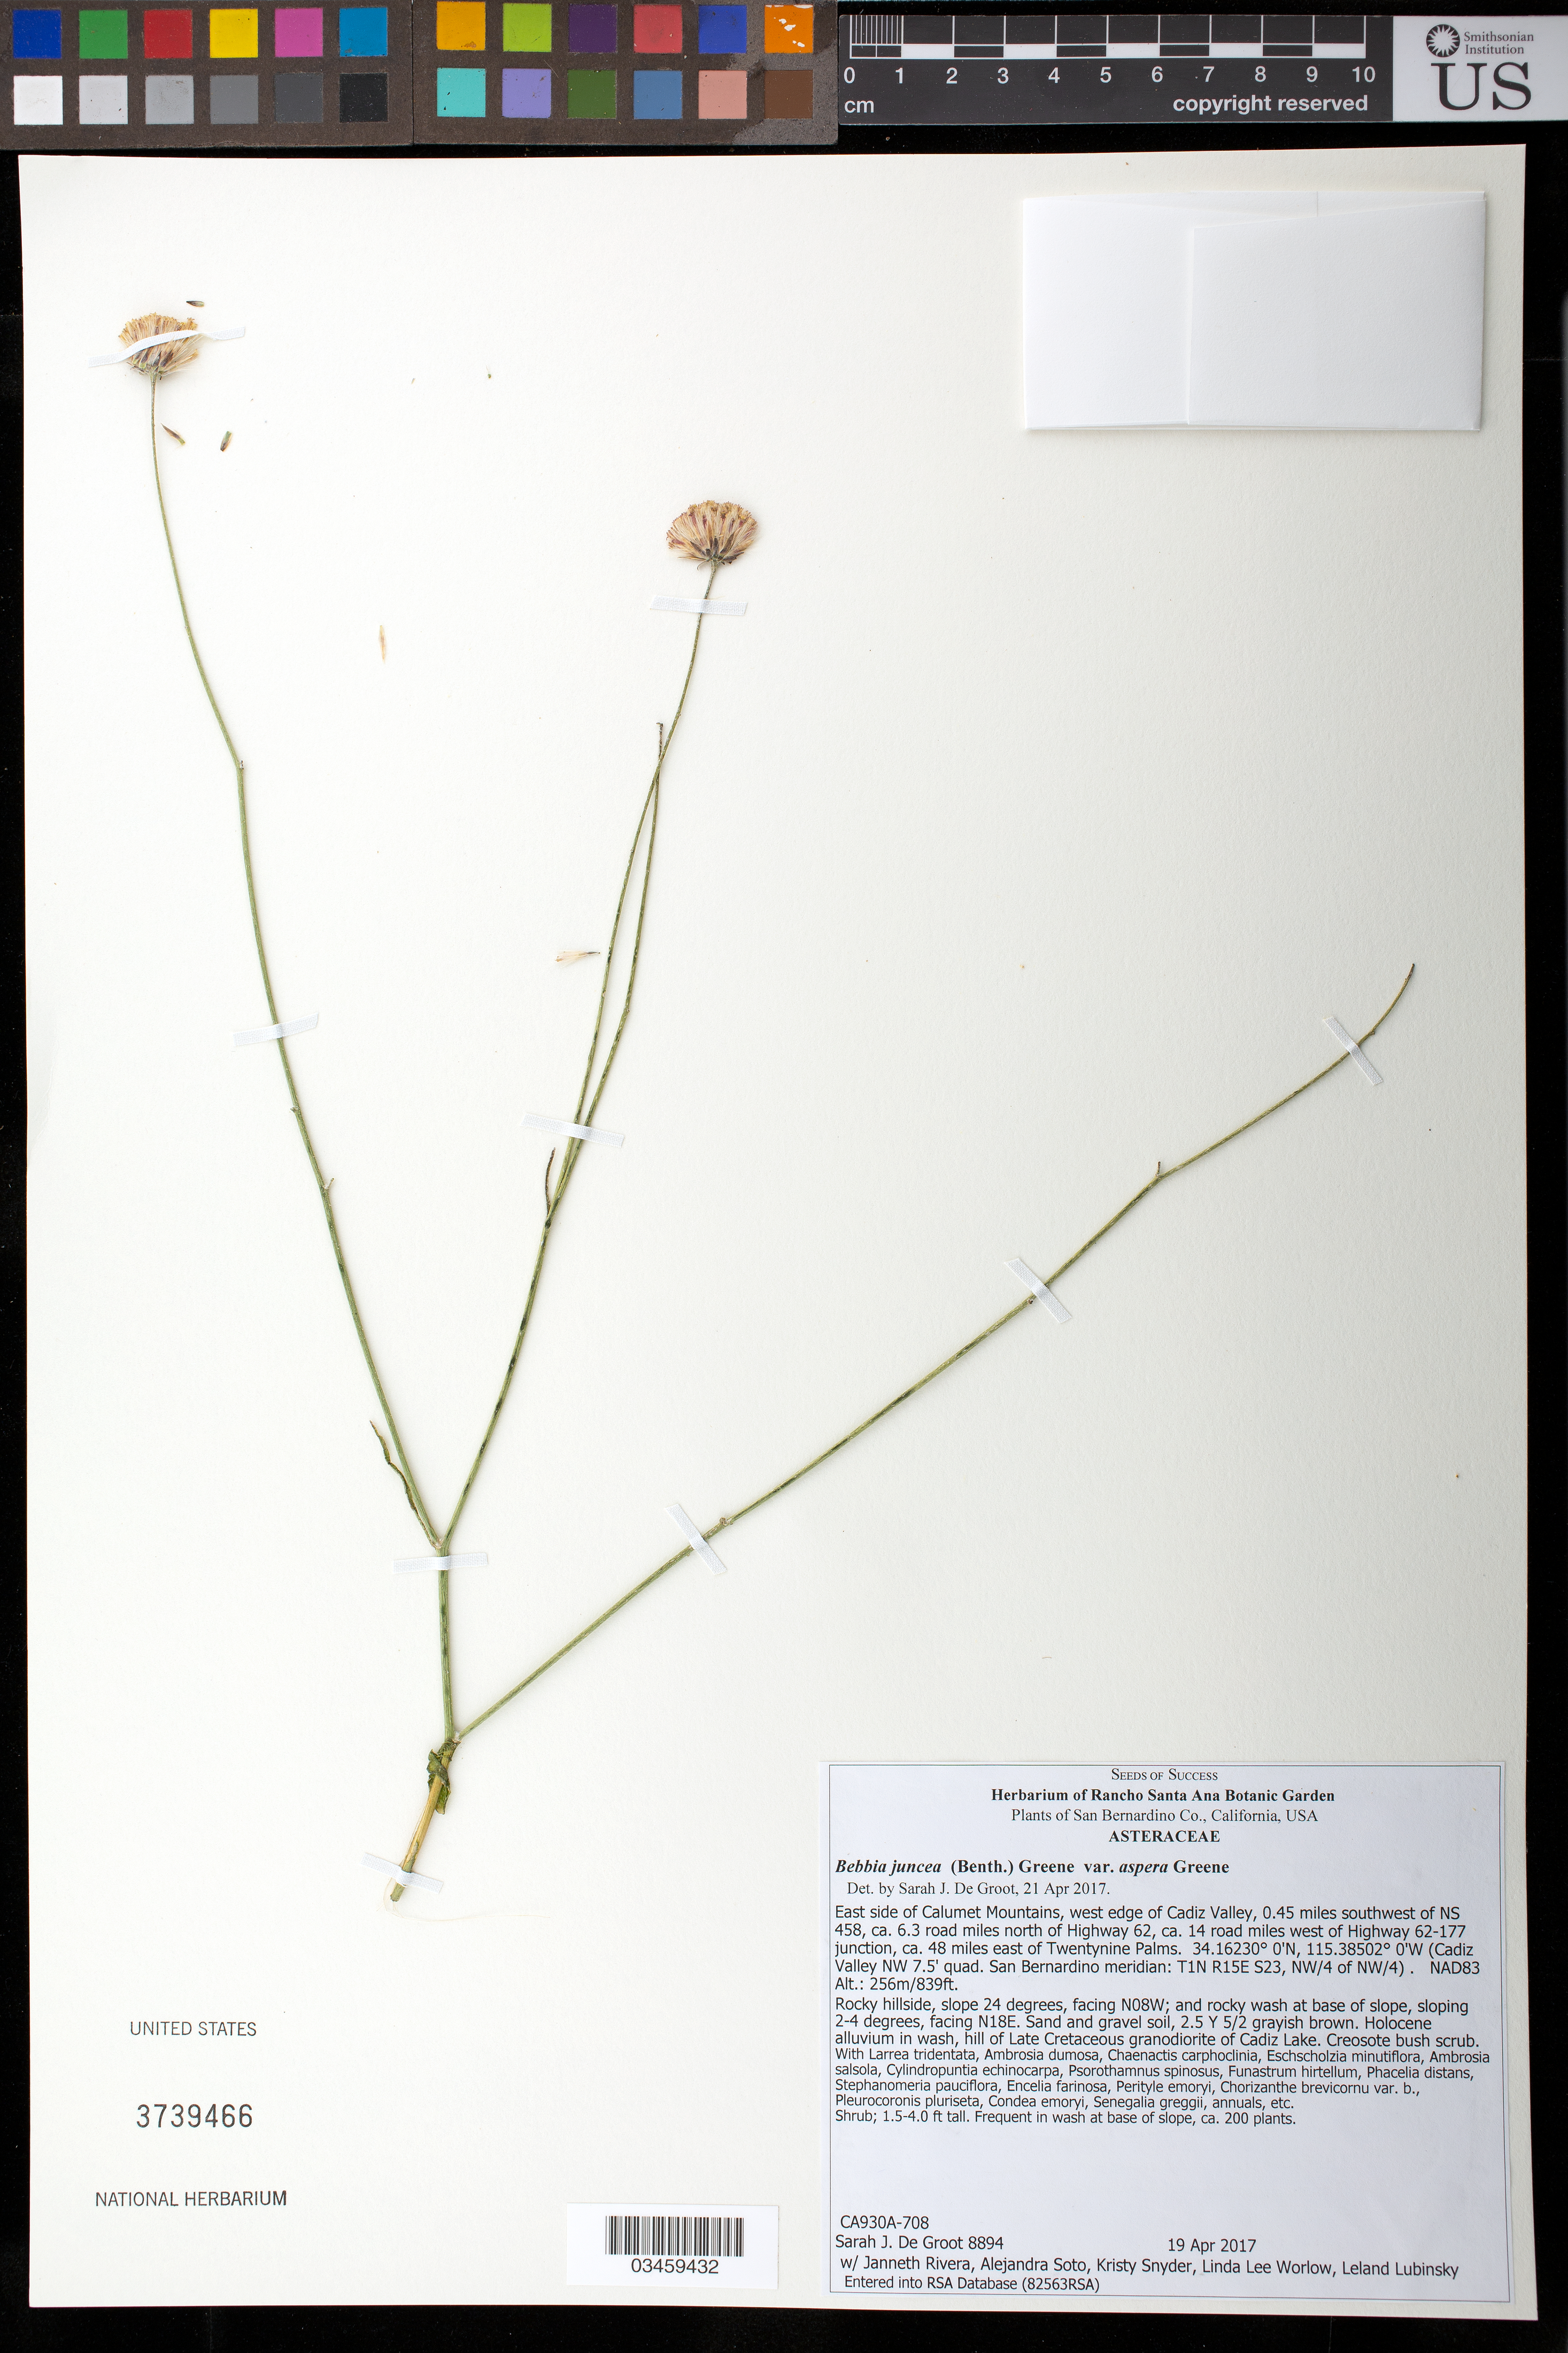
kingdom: Plantae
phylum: Tracheophyta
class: Magnoliopsida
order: Asterales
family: Asteraceae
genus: Bebbia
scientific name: Bebbia juncea var. aspera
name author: Greene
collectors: S. De Groot, J. Rivera, A. Soto, K. Snyder & L. Worlow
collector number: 8894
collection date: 2017-04-19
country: United States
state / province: California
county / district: San Bernardino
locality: E side of Calumet Mts, W edge of Cadiz Valley, 0.45 mi SW of NS 458, 6.3 road mi N of Hwy 62, 14 road mi W of Hwys 62-177jct, 48 mi E of Twenty palms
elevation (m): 256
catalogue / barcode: US 3739466